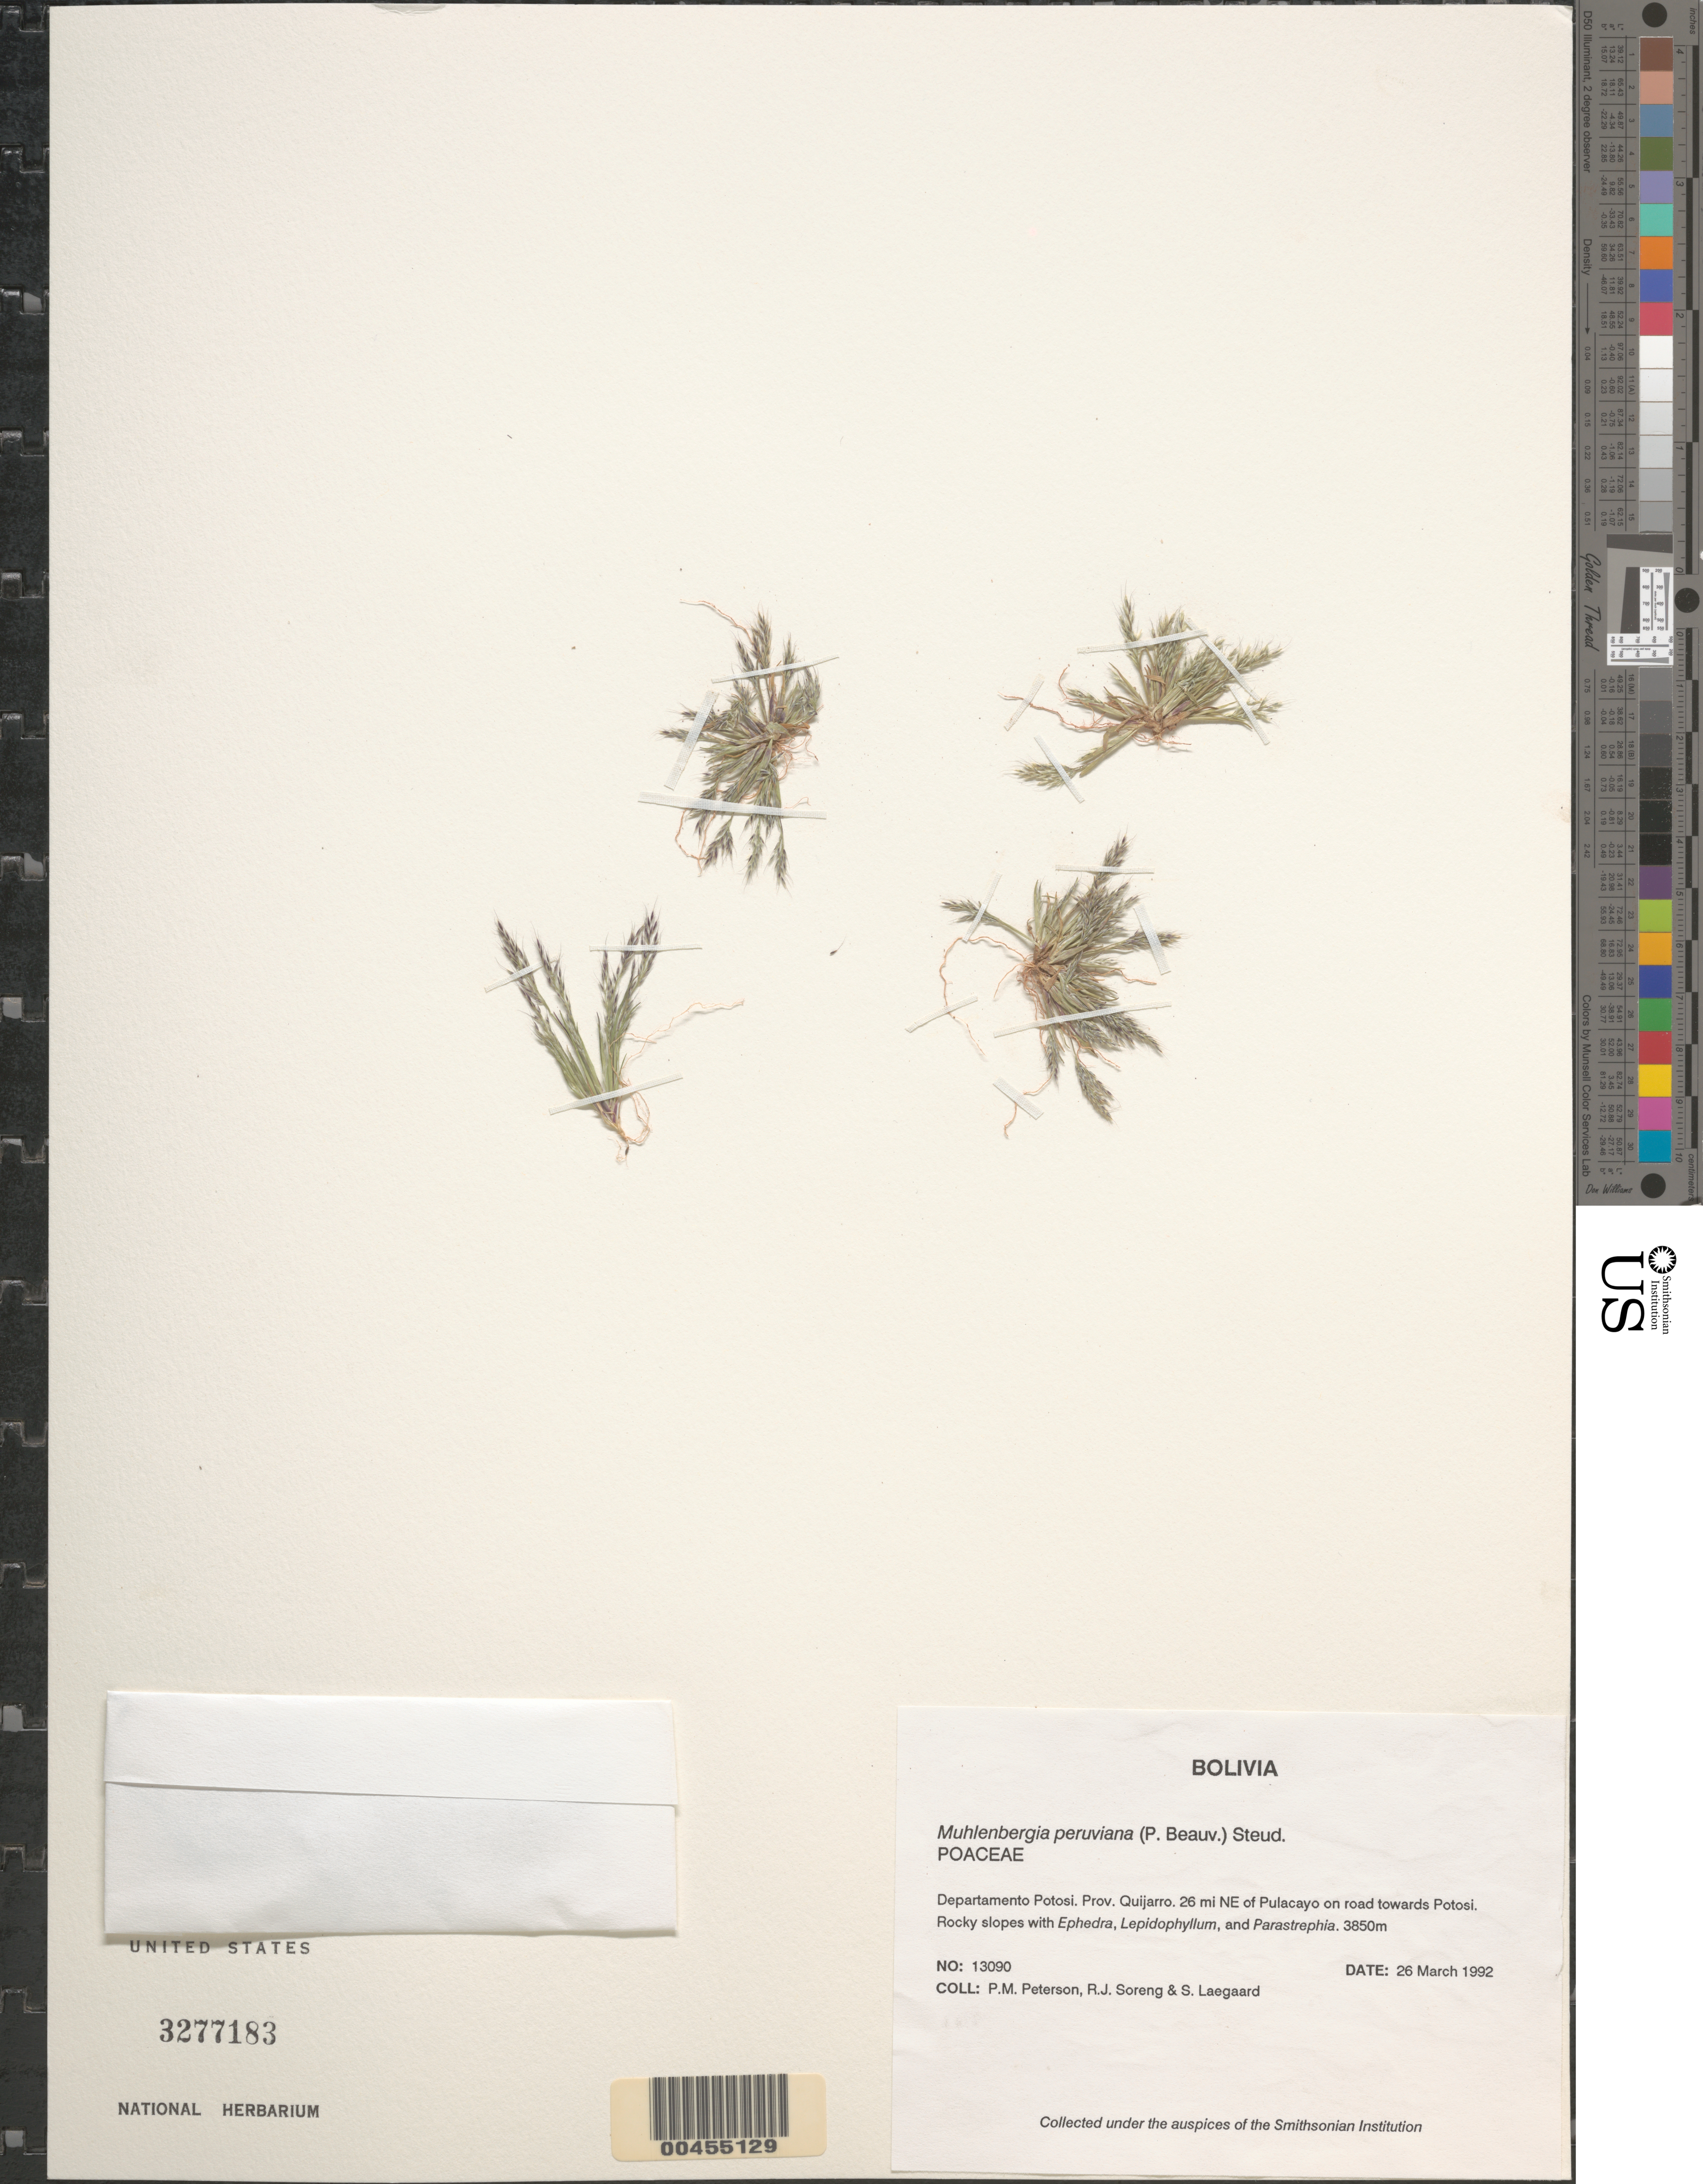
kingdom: Plantae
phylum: Tracheophyta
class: Liliopsida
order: Poales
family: Poaceae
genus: Muhlenbergia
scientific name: Muhlenbergia peruviana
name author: (P. Beauv.) Steud.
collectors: P. M. Peterson, R. J. Soreng & S. Lægaard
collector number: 13090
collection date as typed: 26 Mar 1992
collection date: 1992-03-26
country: Bolivia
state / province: Potosí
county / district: Quijarro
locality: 26 mi NE of Pulacayo on road towards Potosi.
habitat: Rocky slopes with Ephedra, Lepidophyllum, and Parastrephia.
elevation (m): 3850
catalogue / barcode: US 3277183